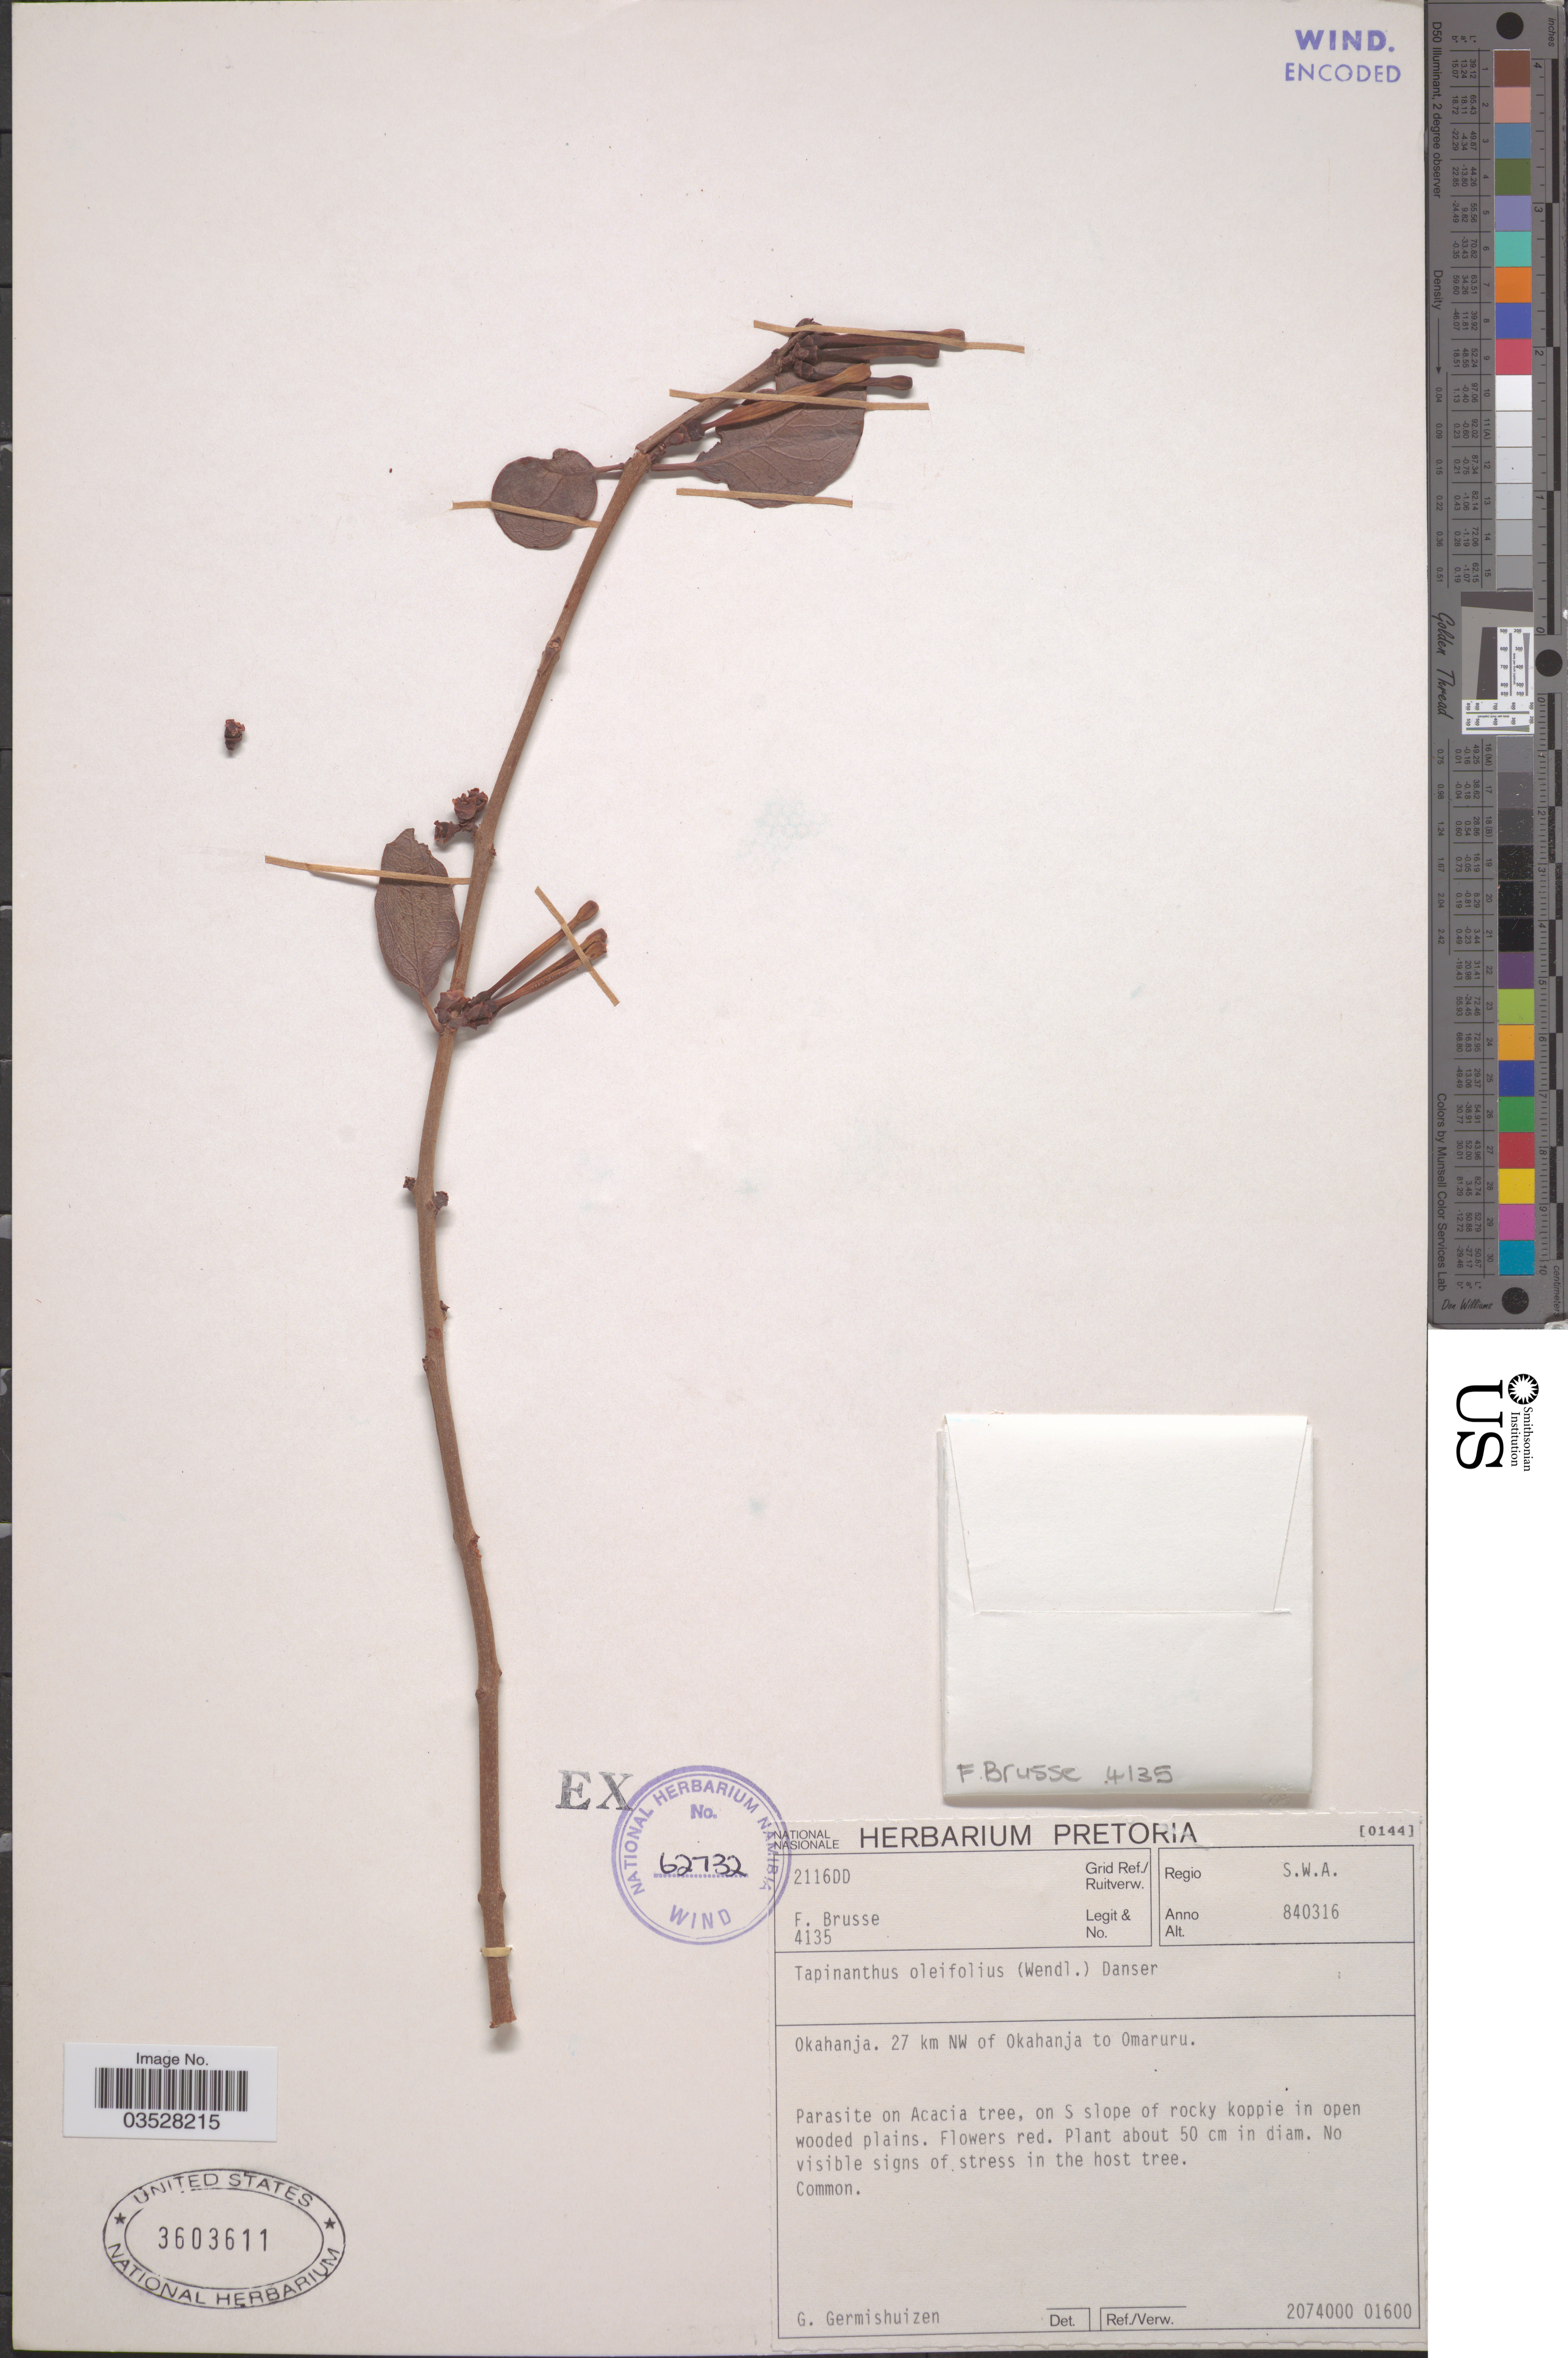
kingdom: Plantae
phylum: Tracheophyta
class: Magnoliopsida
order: Santalales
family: Loranthaceae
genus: Tapinanthus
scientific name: Tapinanthus oleifolius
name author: (J.C. Wendl.) Danser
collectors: F. A. Brusse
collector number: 4135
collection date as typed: Transcribed d/m/y: 16/3/84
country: Namibia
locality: Grid Ref./ Ruitverw. 2116DD. Regio S.W.A. Okahanja. 27 km NW of Okahanja to Omaruru.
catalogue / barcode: US 3603611